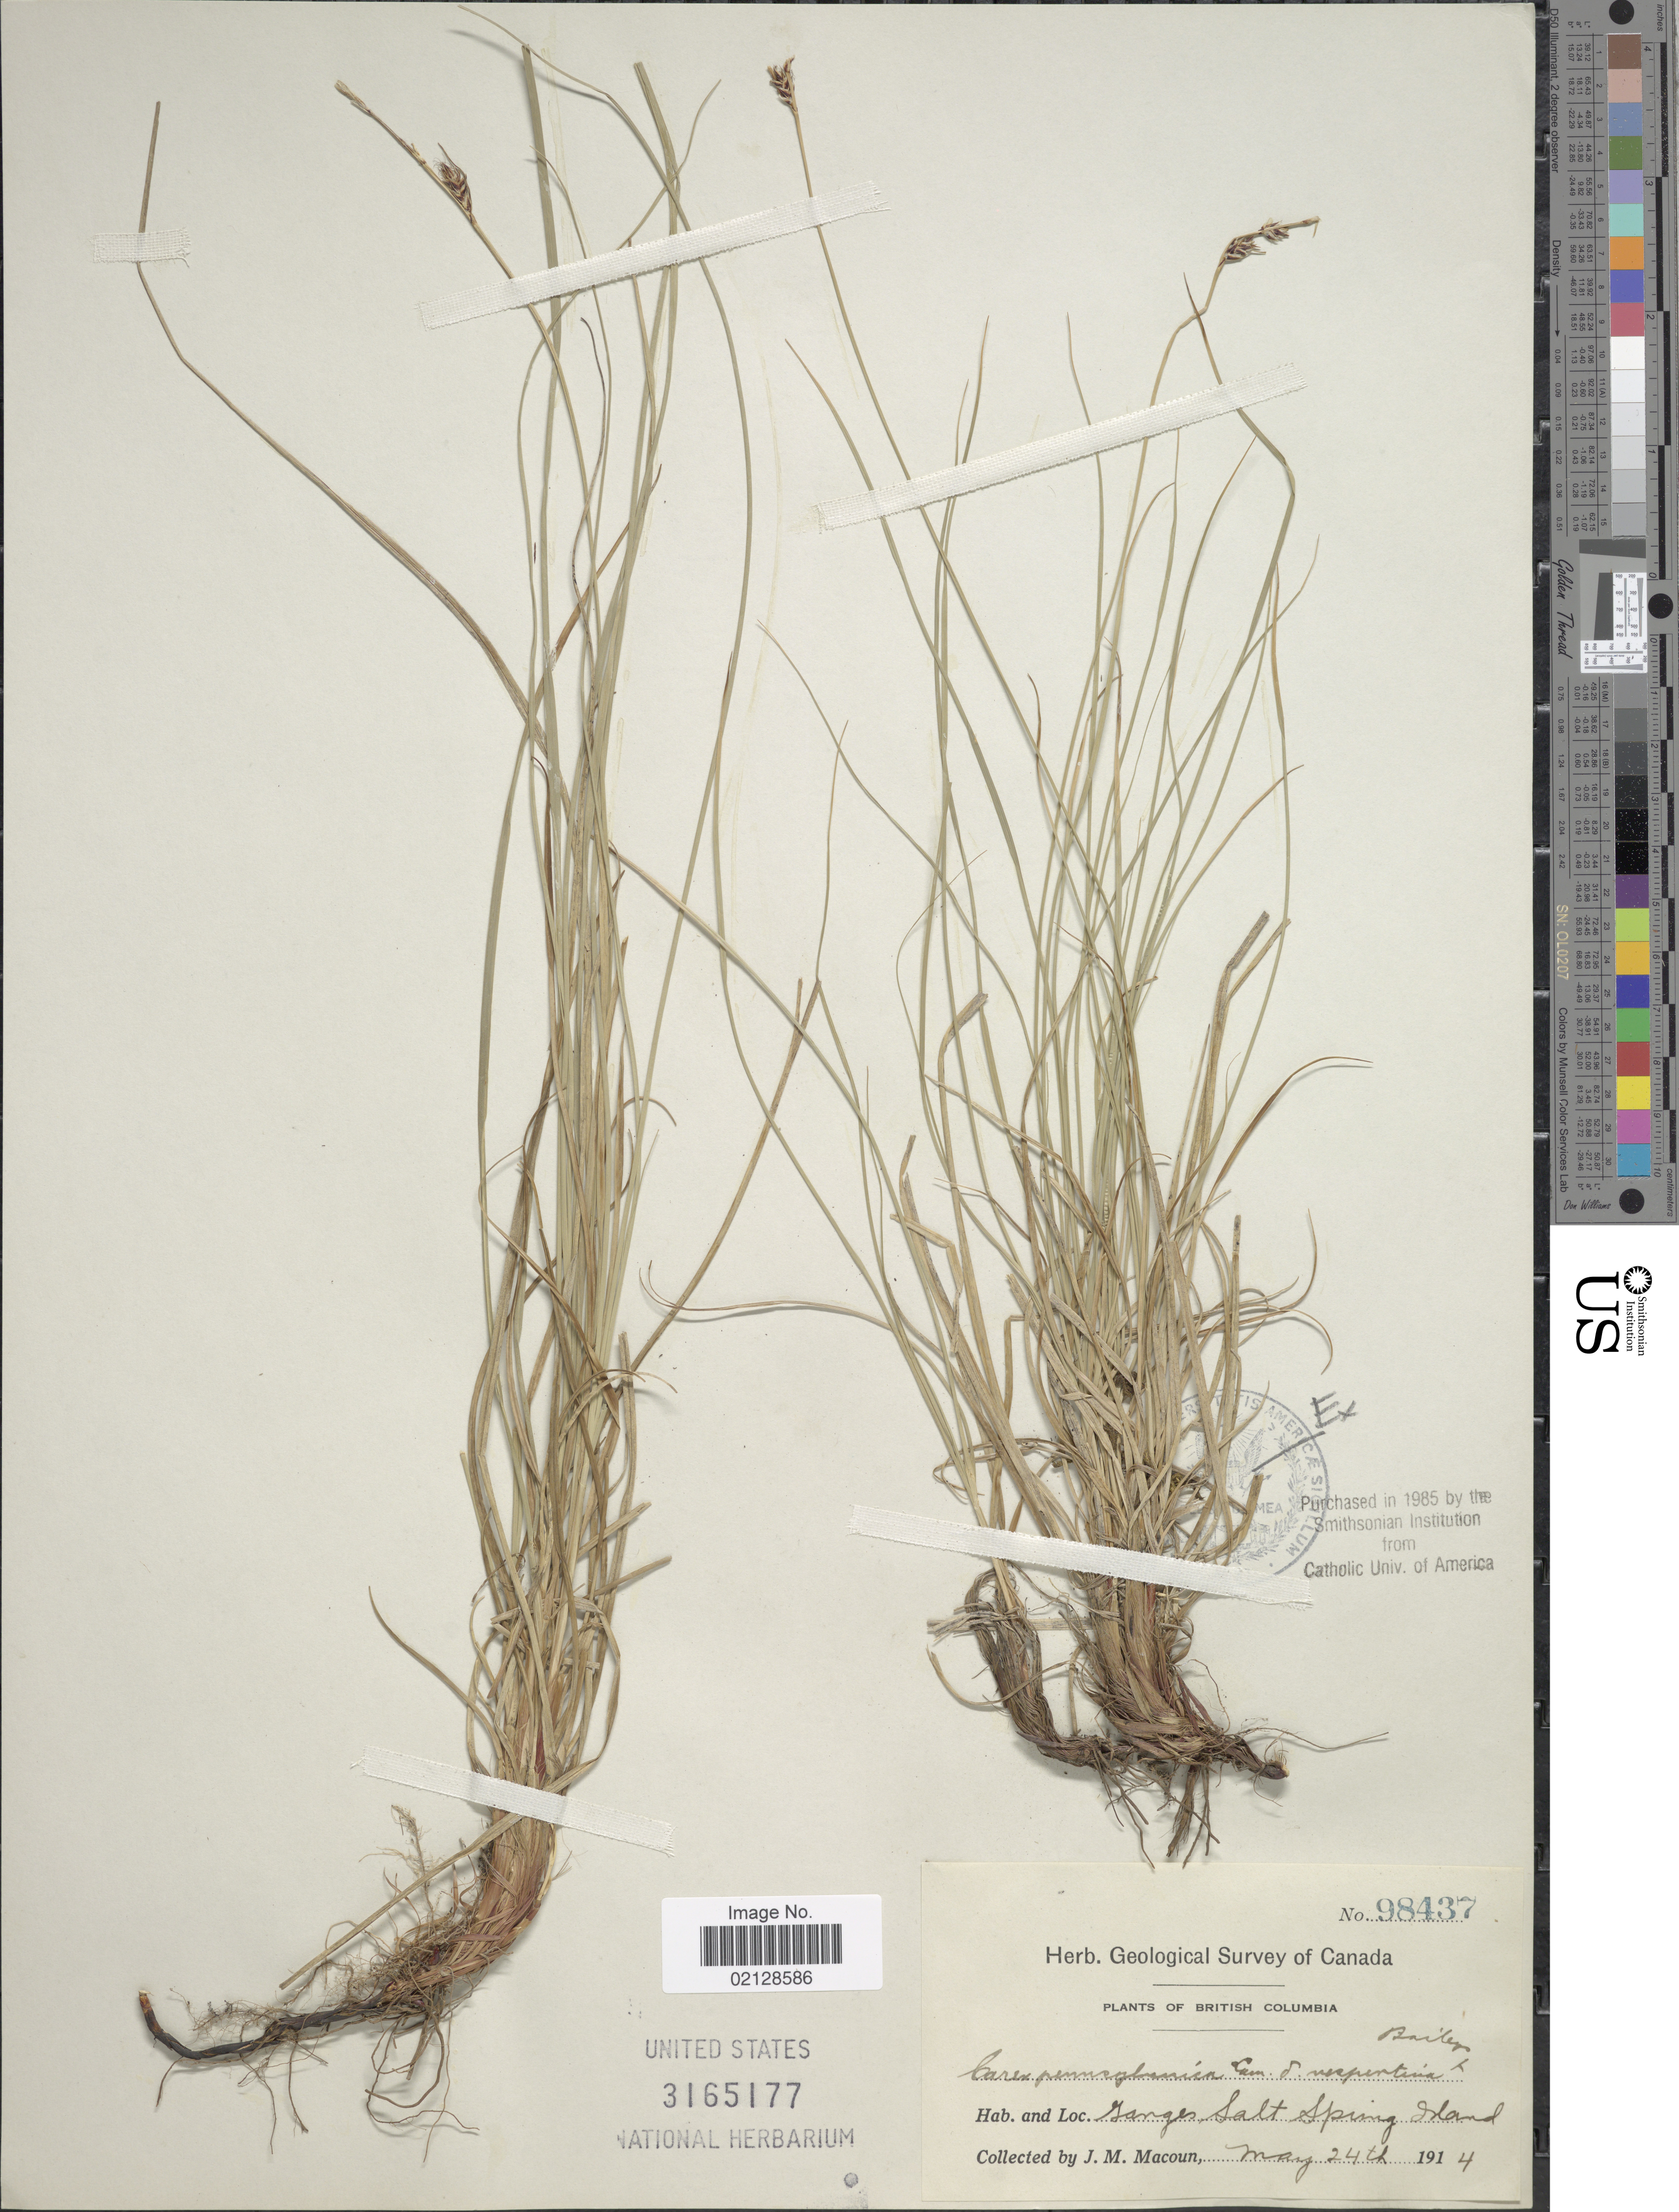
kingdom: Plantae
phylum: Tracheophyta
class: Liliopsida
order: Poales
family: Cyperaceae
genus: Carex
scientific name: Carex pensylvanica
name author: Lam.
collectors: J. M. Macoun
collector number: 98437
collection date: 1914-05-24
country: Canada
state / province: British Columbia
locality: Ranges Salt Spring Island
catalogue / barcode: US 3165177